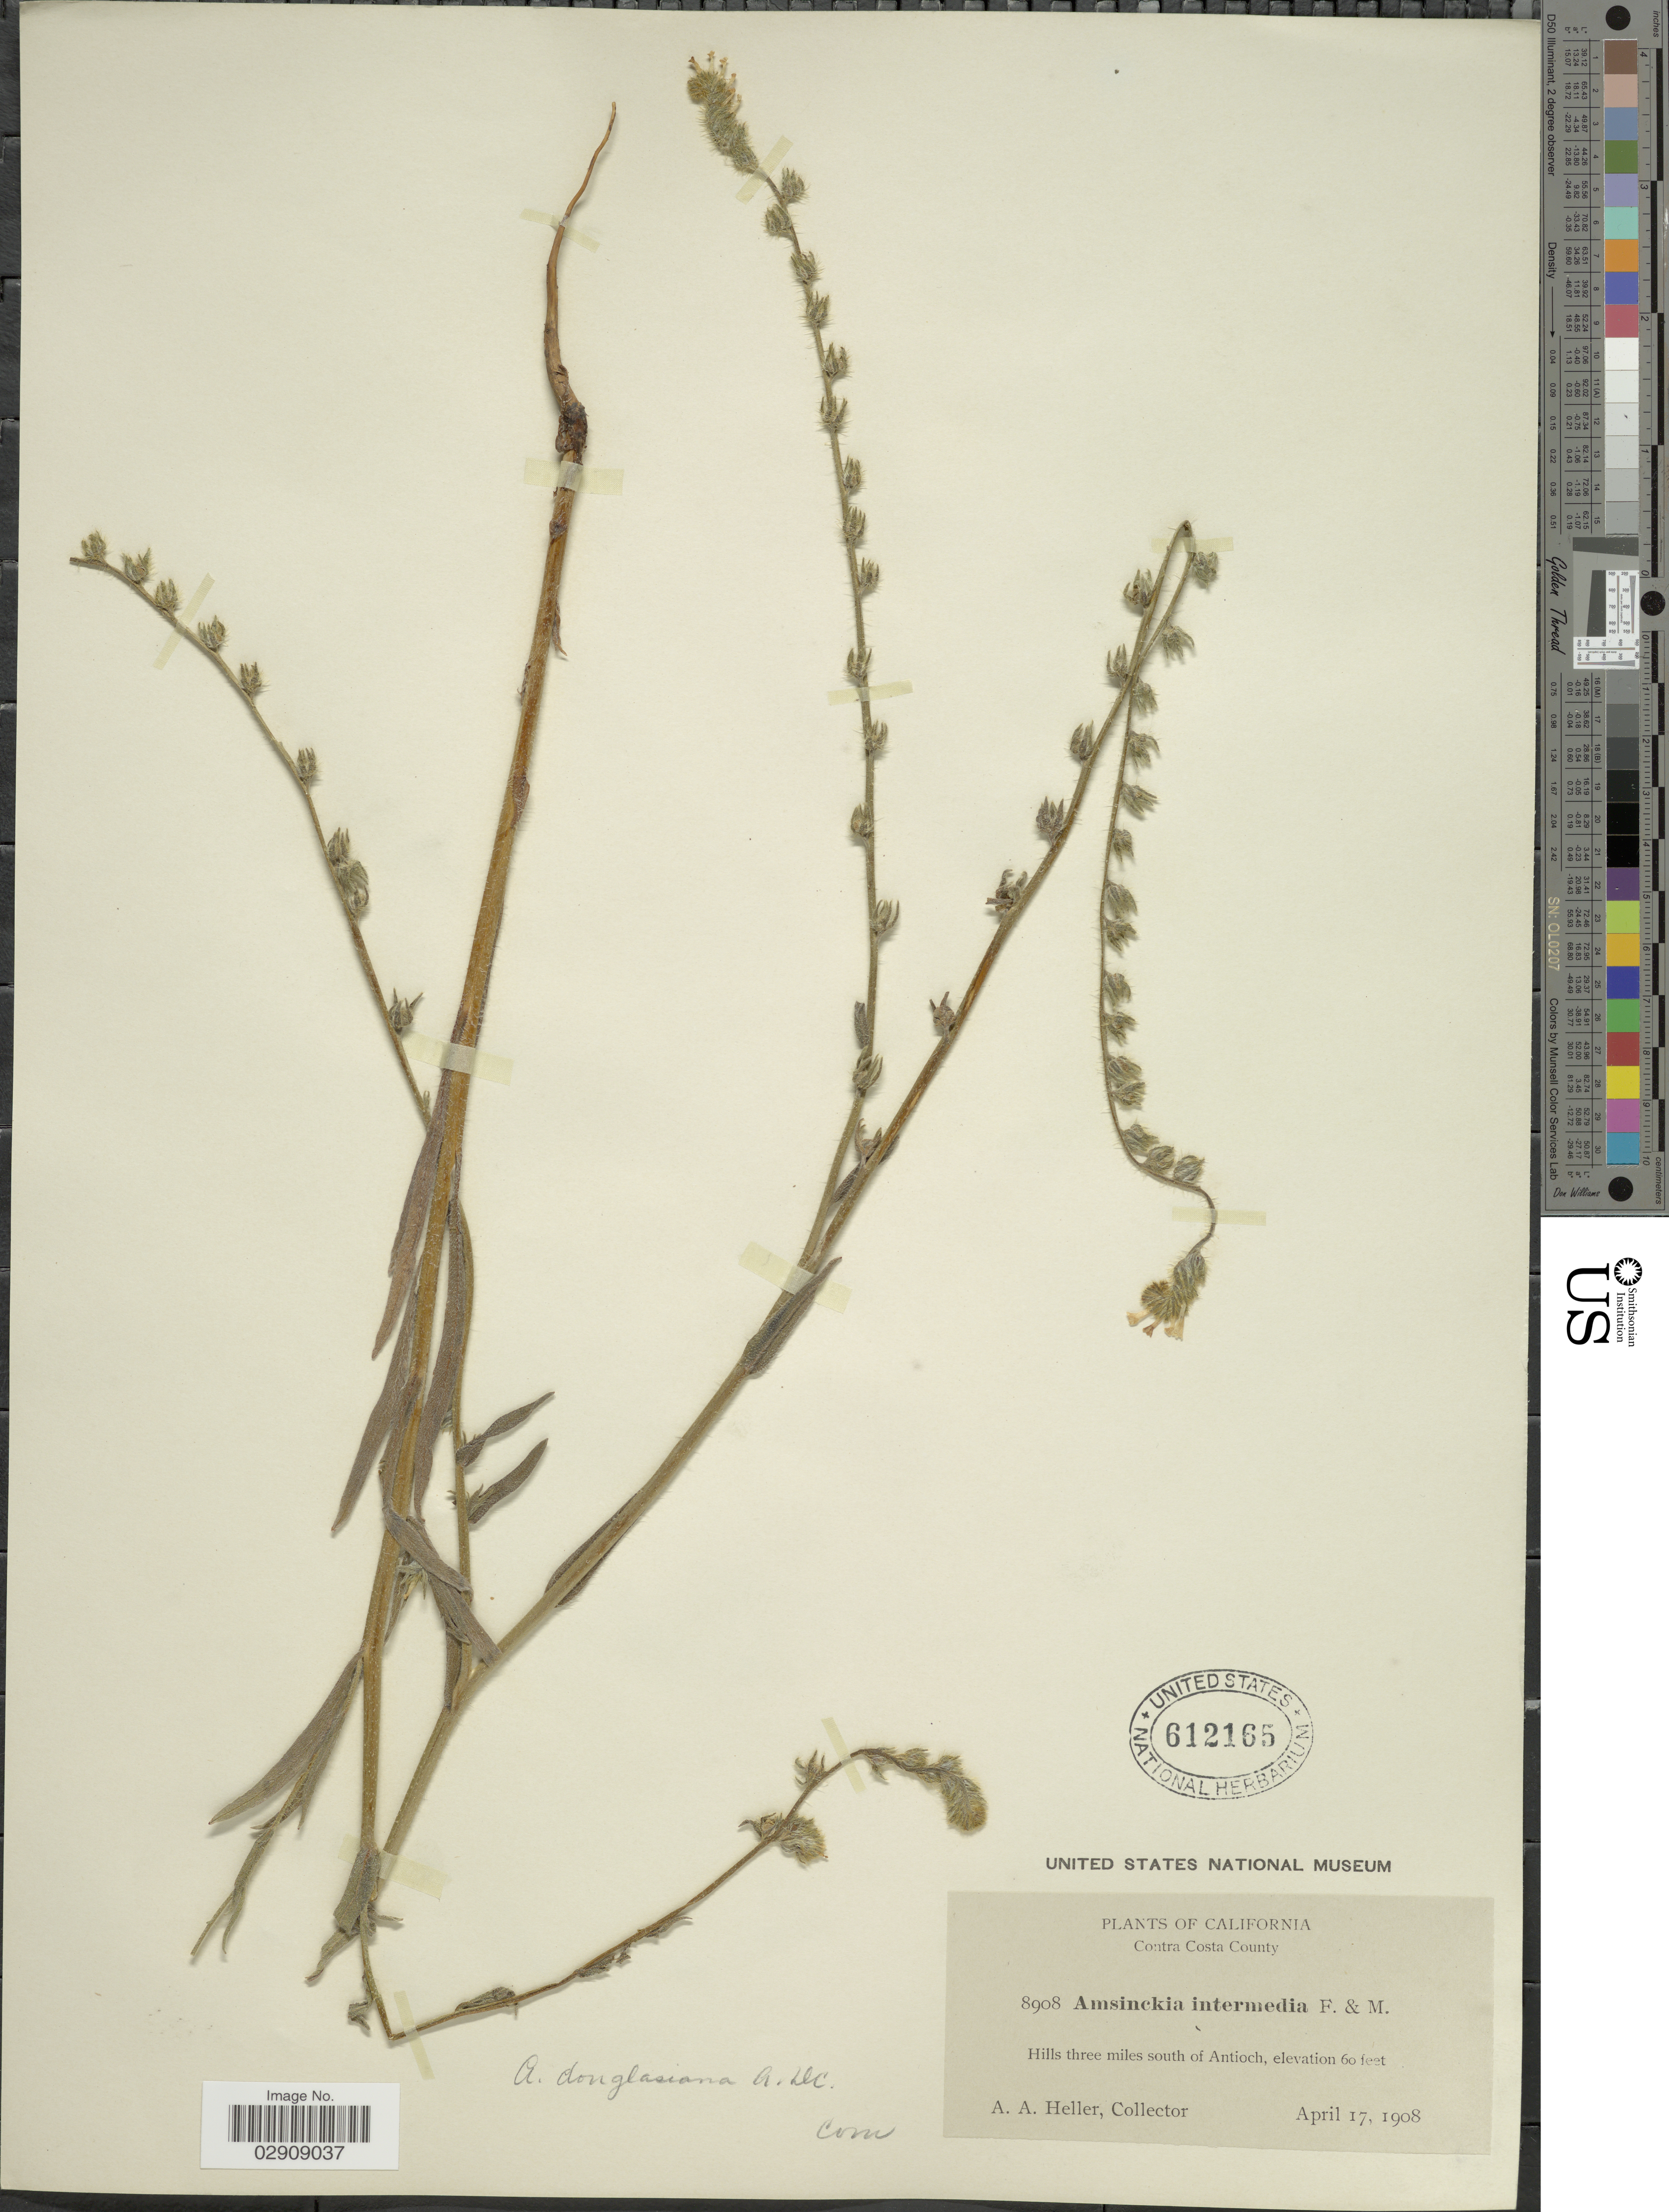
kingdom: Plantae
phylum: Tracheophyta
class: Magnoliopsida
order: Boraginales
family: Boraginaceae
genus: Amsinckia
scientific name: Amsinckia douglasiana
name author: A. DC.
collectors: A. A. Heller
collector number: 8908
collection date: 1908-04-17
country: United States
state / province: California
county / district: Contra Costa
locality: Hills three miles of Antioch. California. Contra Costa County.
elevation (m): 18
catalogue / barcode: US 612165